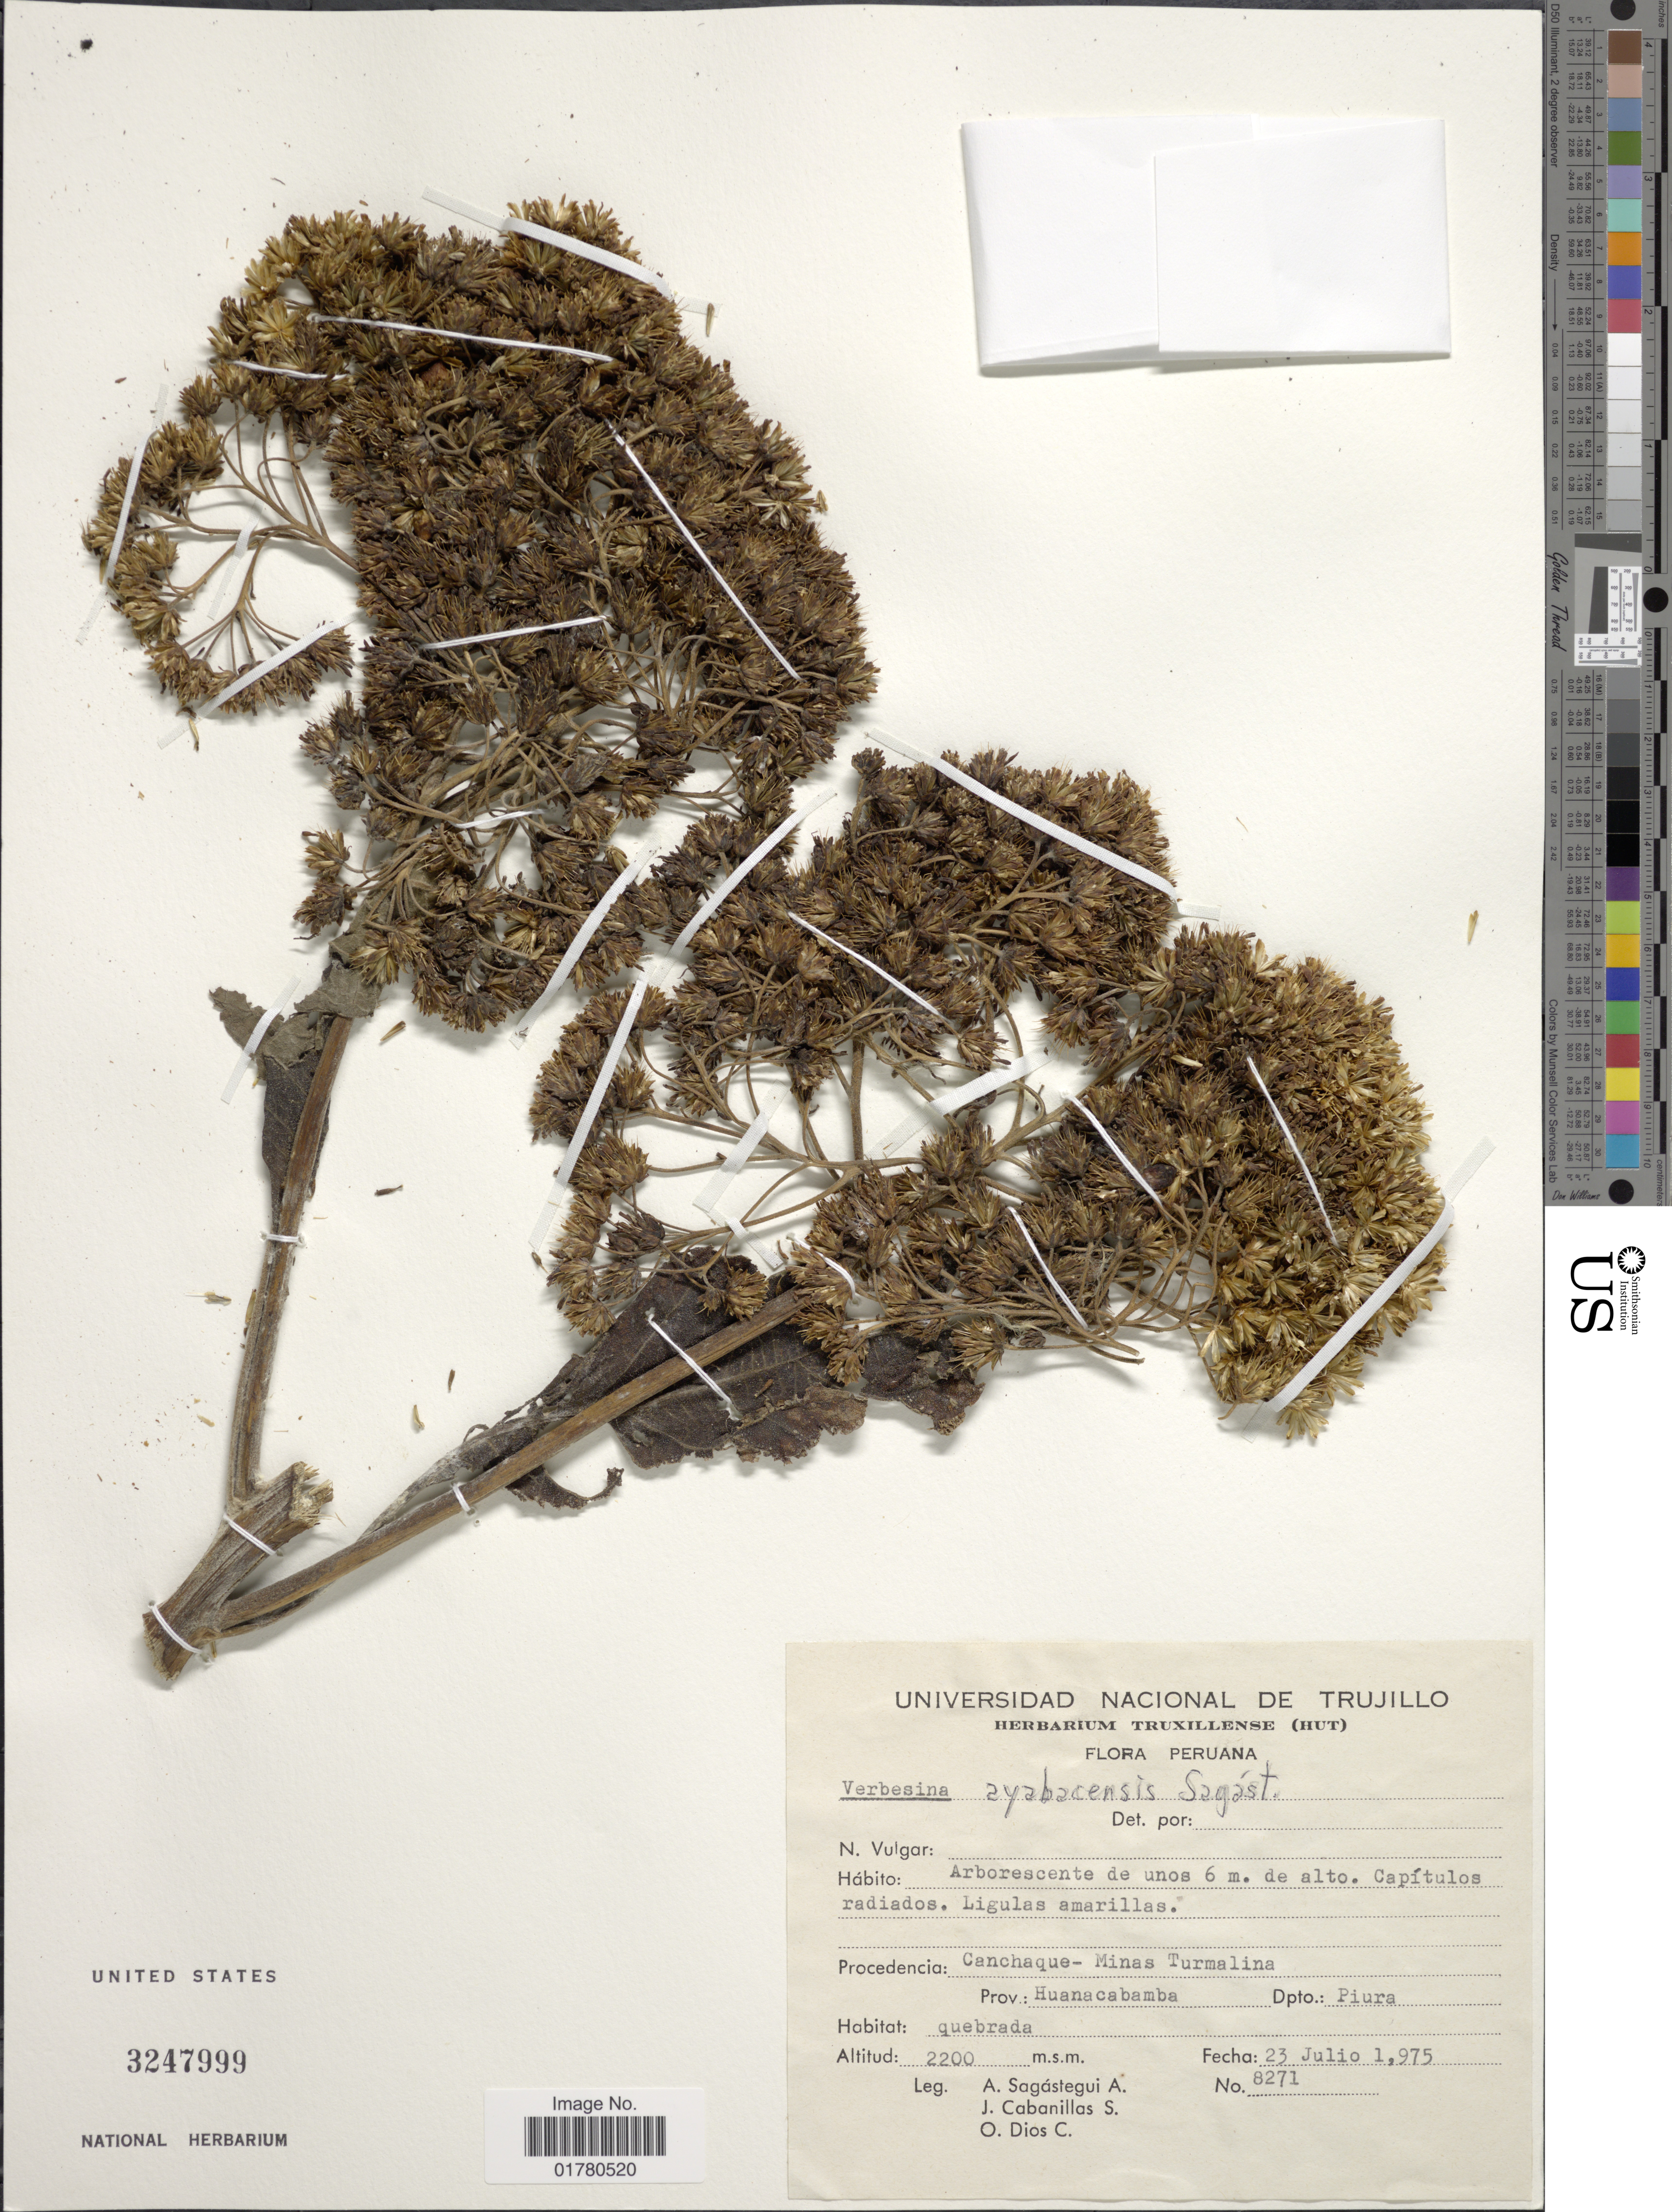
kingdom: Plantae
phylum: Tracheophyta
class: Magnoliopsida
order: Asterales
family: Asteraceae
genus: Verbesina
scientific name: Verbesina ayabacensis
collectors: A. Sagástegui A., J. Cabanillas S. & O. Dios C.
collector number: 8271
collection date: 1975-07-23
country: Peru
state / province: Piura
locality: Canchaque-Minas Turmalina, Prov. Huanacabamba, Dpto Piura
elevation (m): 2200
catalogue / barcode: US 3247999